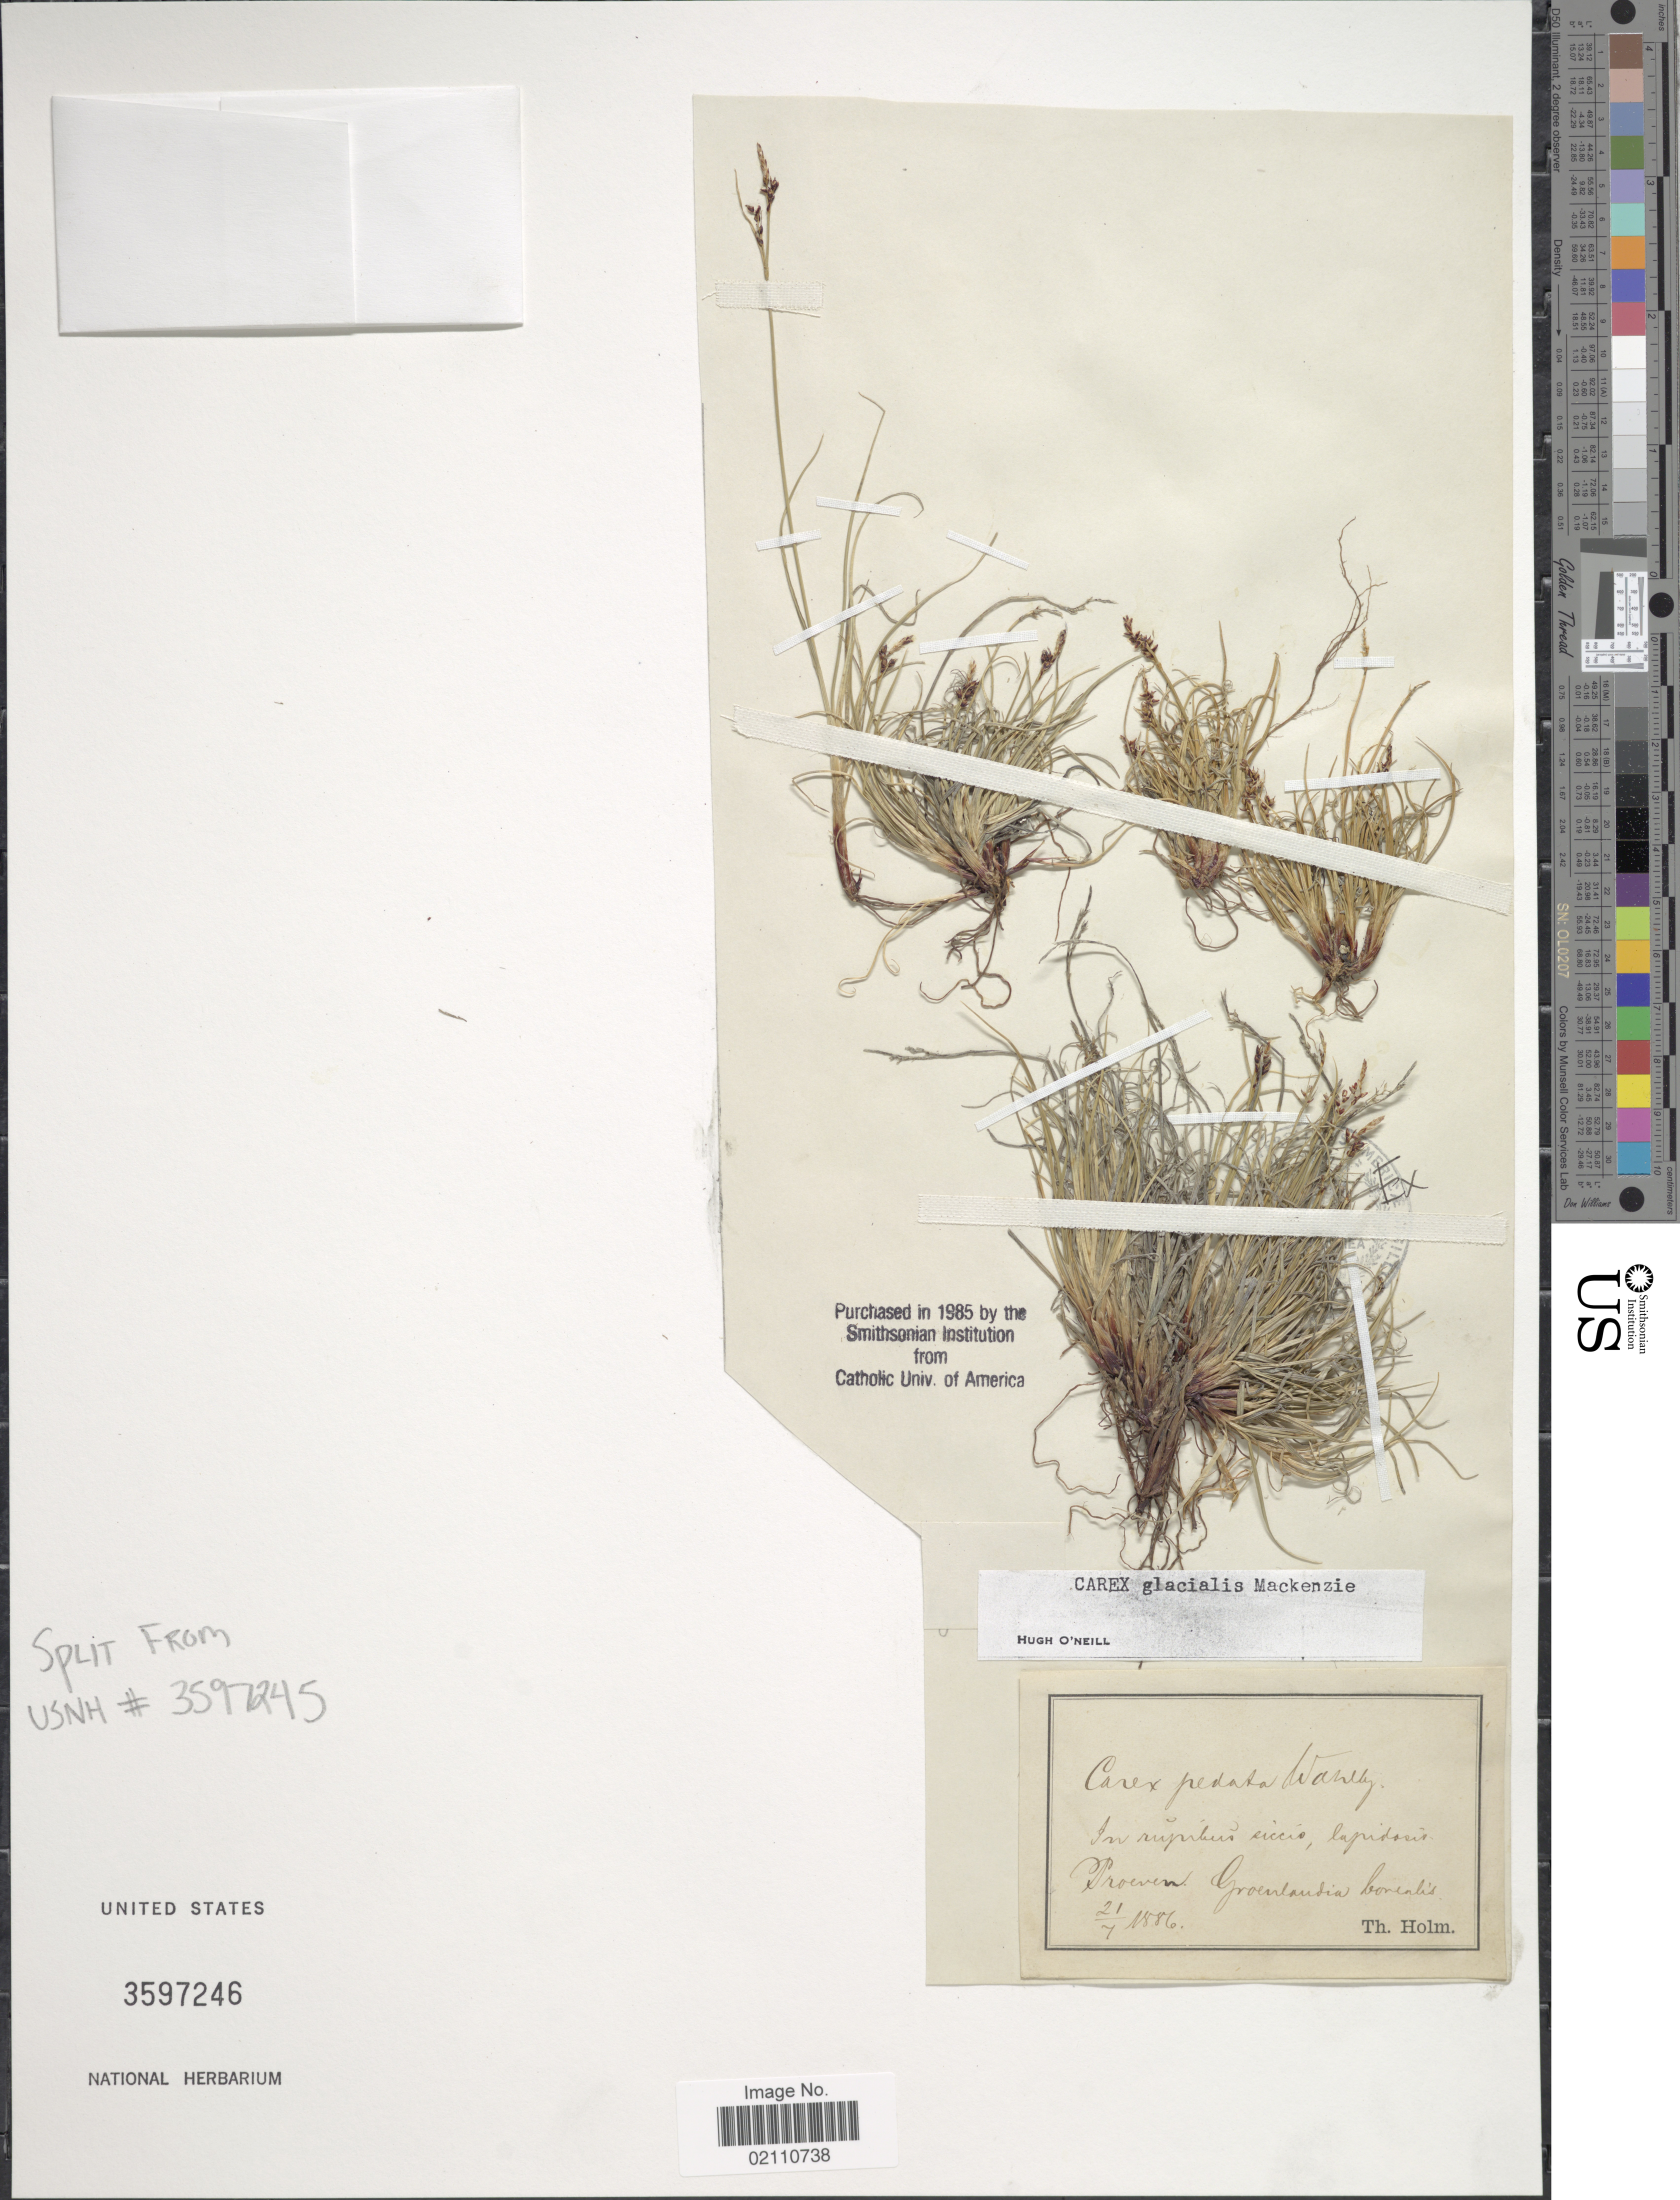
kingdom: Plantae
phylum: Tracheophyta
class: Liliopsida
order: Poales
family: Cyperaceae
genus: Carex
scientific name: Carex glacialis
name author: Mack.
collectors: T. Holm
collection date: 1886-07-21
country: Greenland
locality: In rupibus siccio, lapidosis. Proeven. Groenlandia borealis.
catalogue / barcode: US 3597246